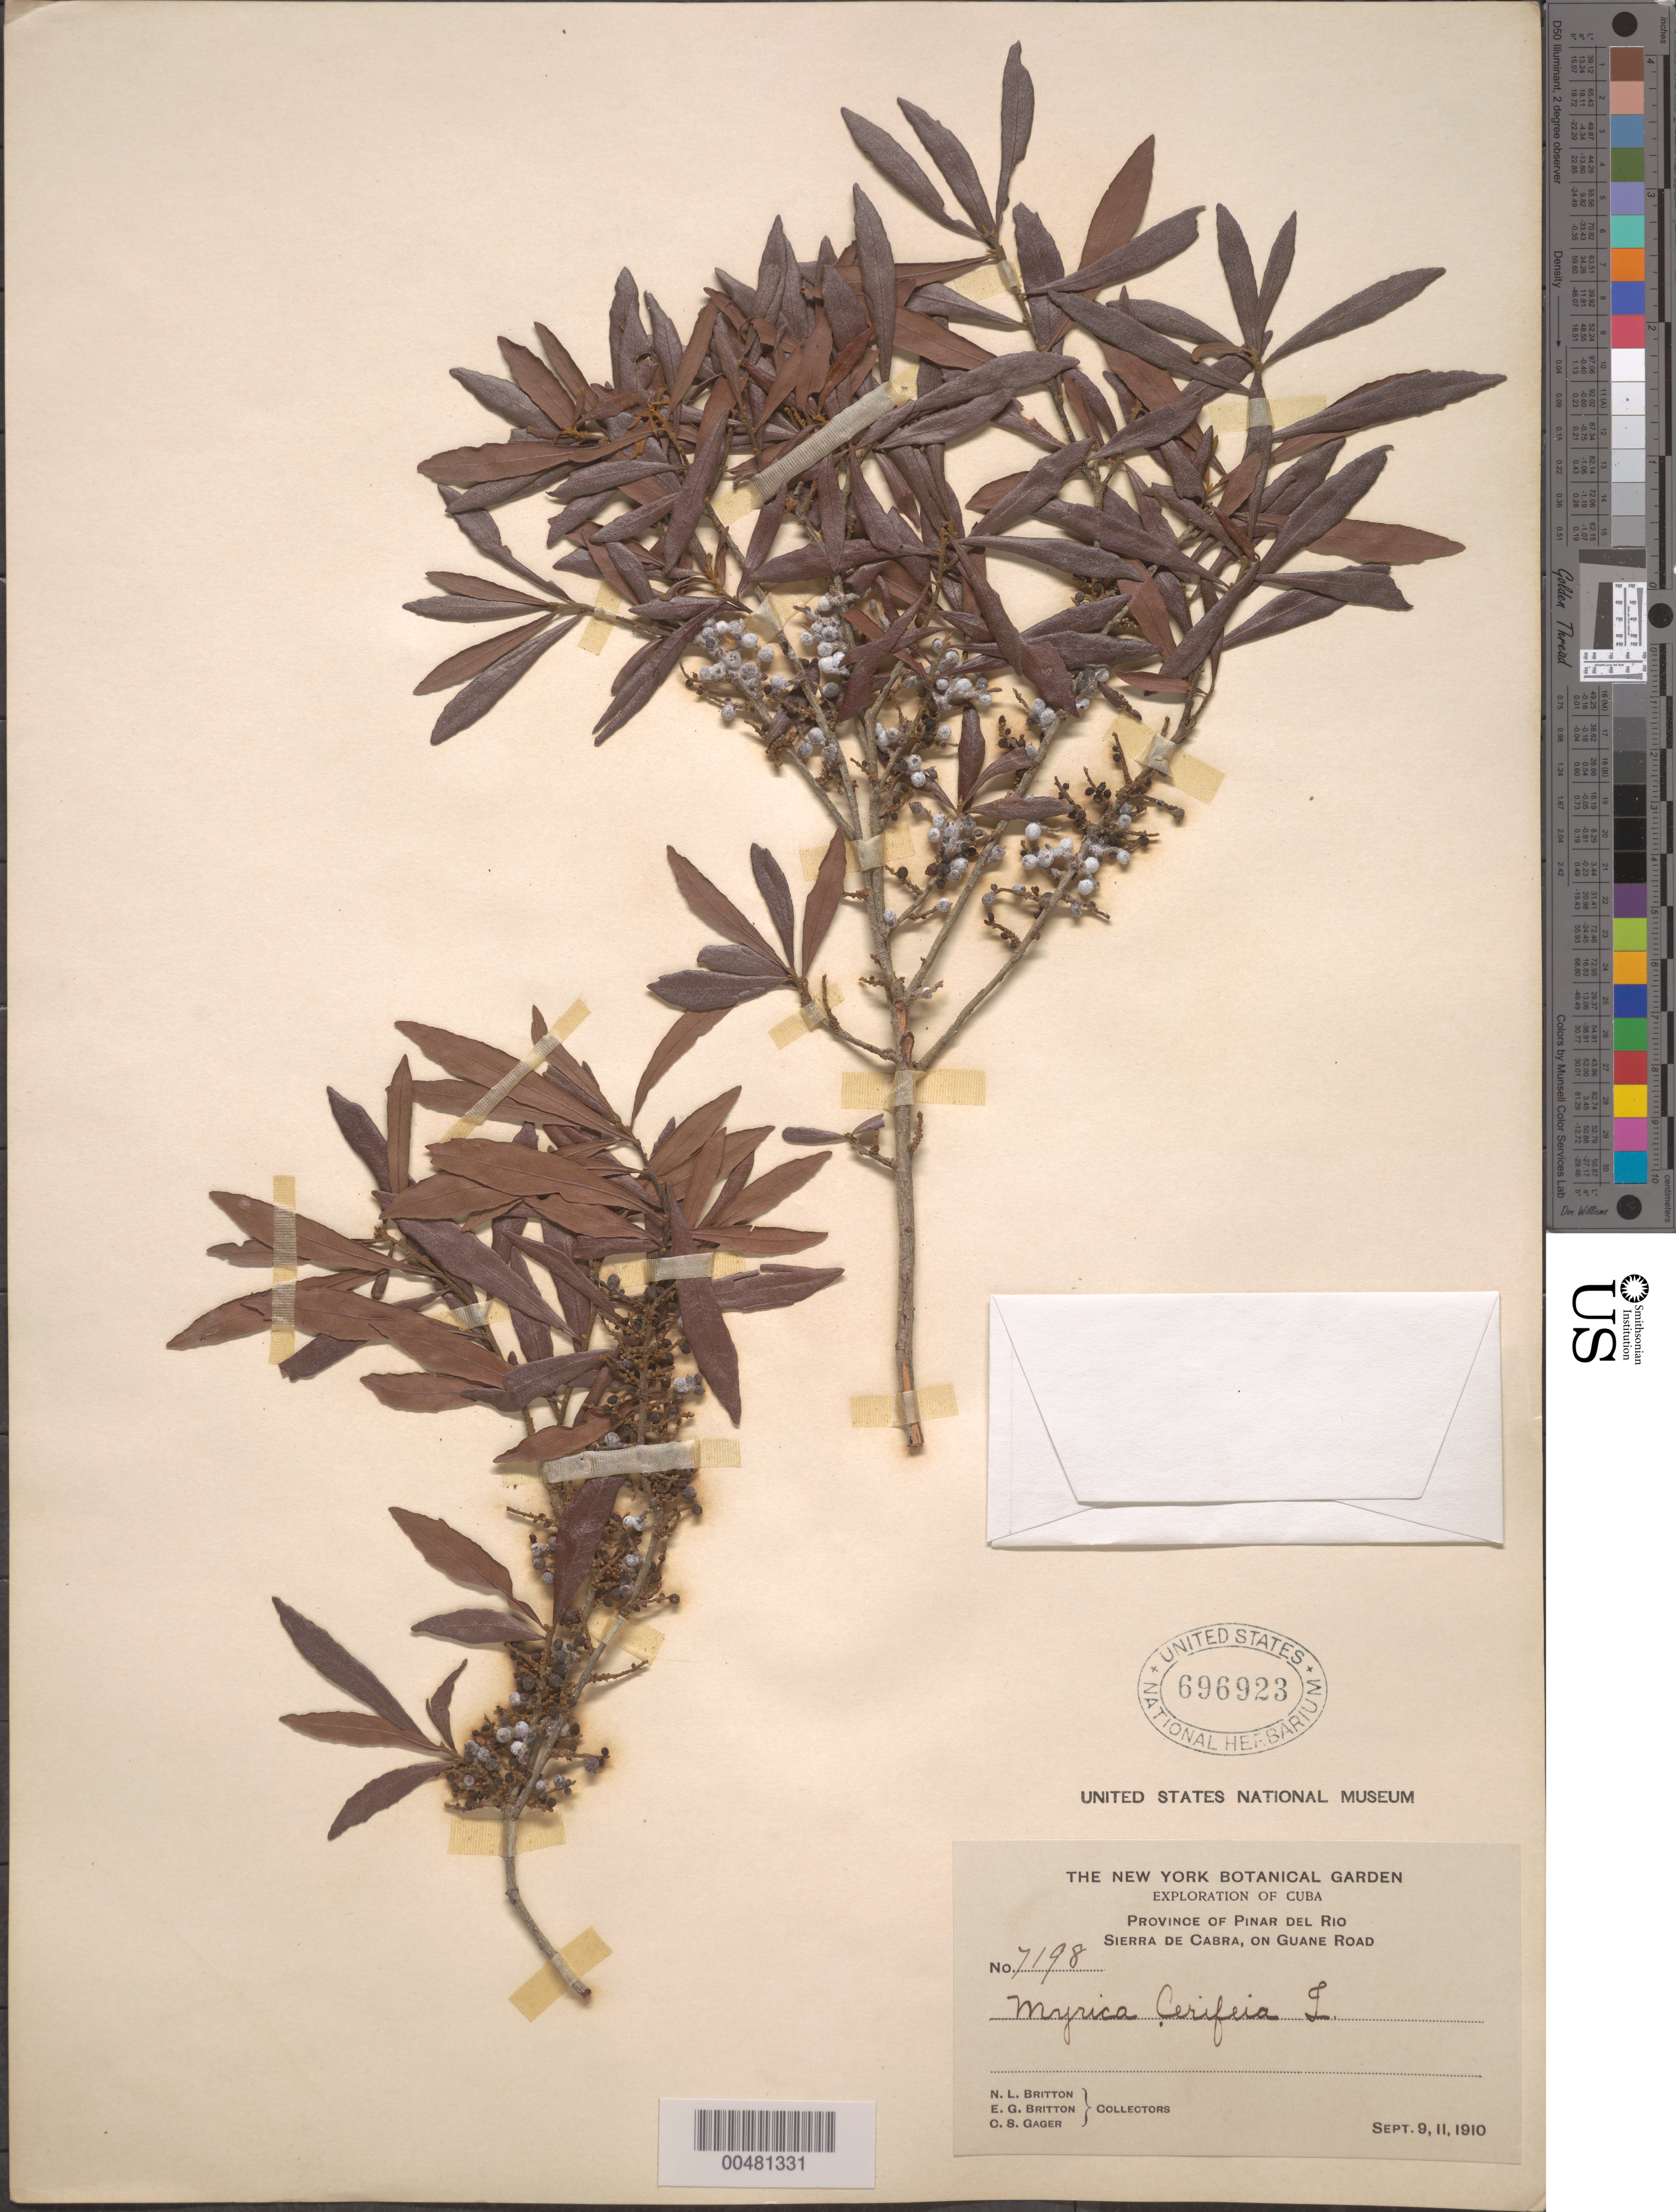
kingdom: Plantae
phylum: Tracheophyta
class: Magnoliopsida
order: Fagales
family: Myricaceae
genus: Morella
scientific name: Morella cerifera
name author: (L.) Small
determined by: Strong, M. T., (US), Smithsonian Institution - National Museum of Natural History (UNITED STATES)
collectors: N. Britton, E. G. Britton & C. Gager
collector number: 7198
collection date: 1910-09-09,1910-09-11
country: Cuba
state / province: Pinar del Rio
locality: Sierra de Cabra, on Guane Road.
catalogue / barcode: US 696923